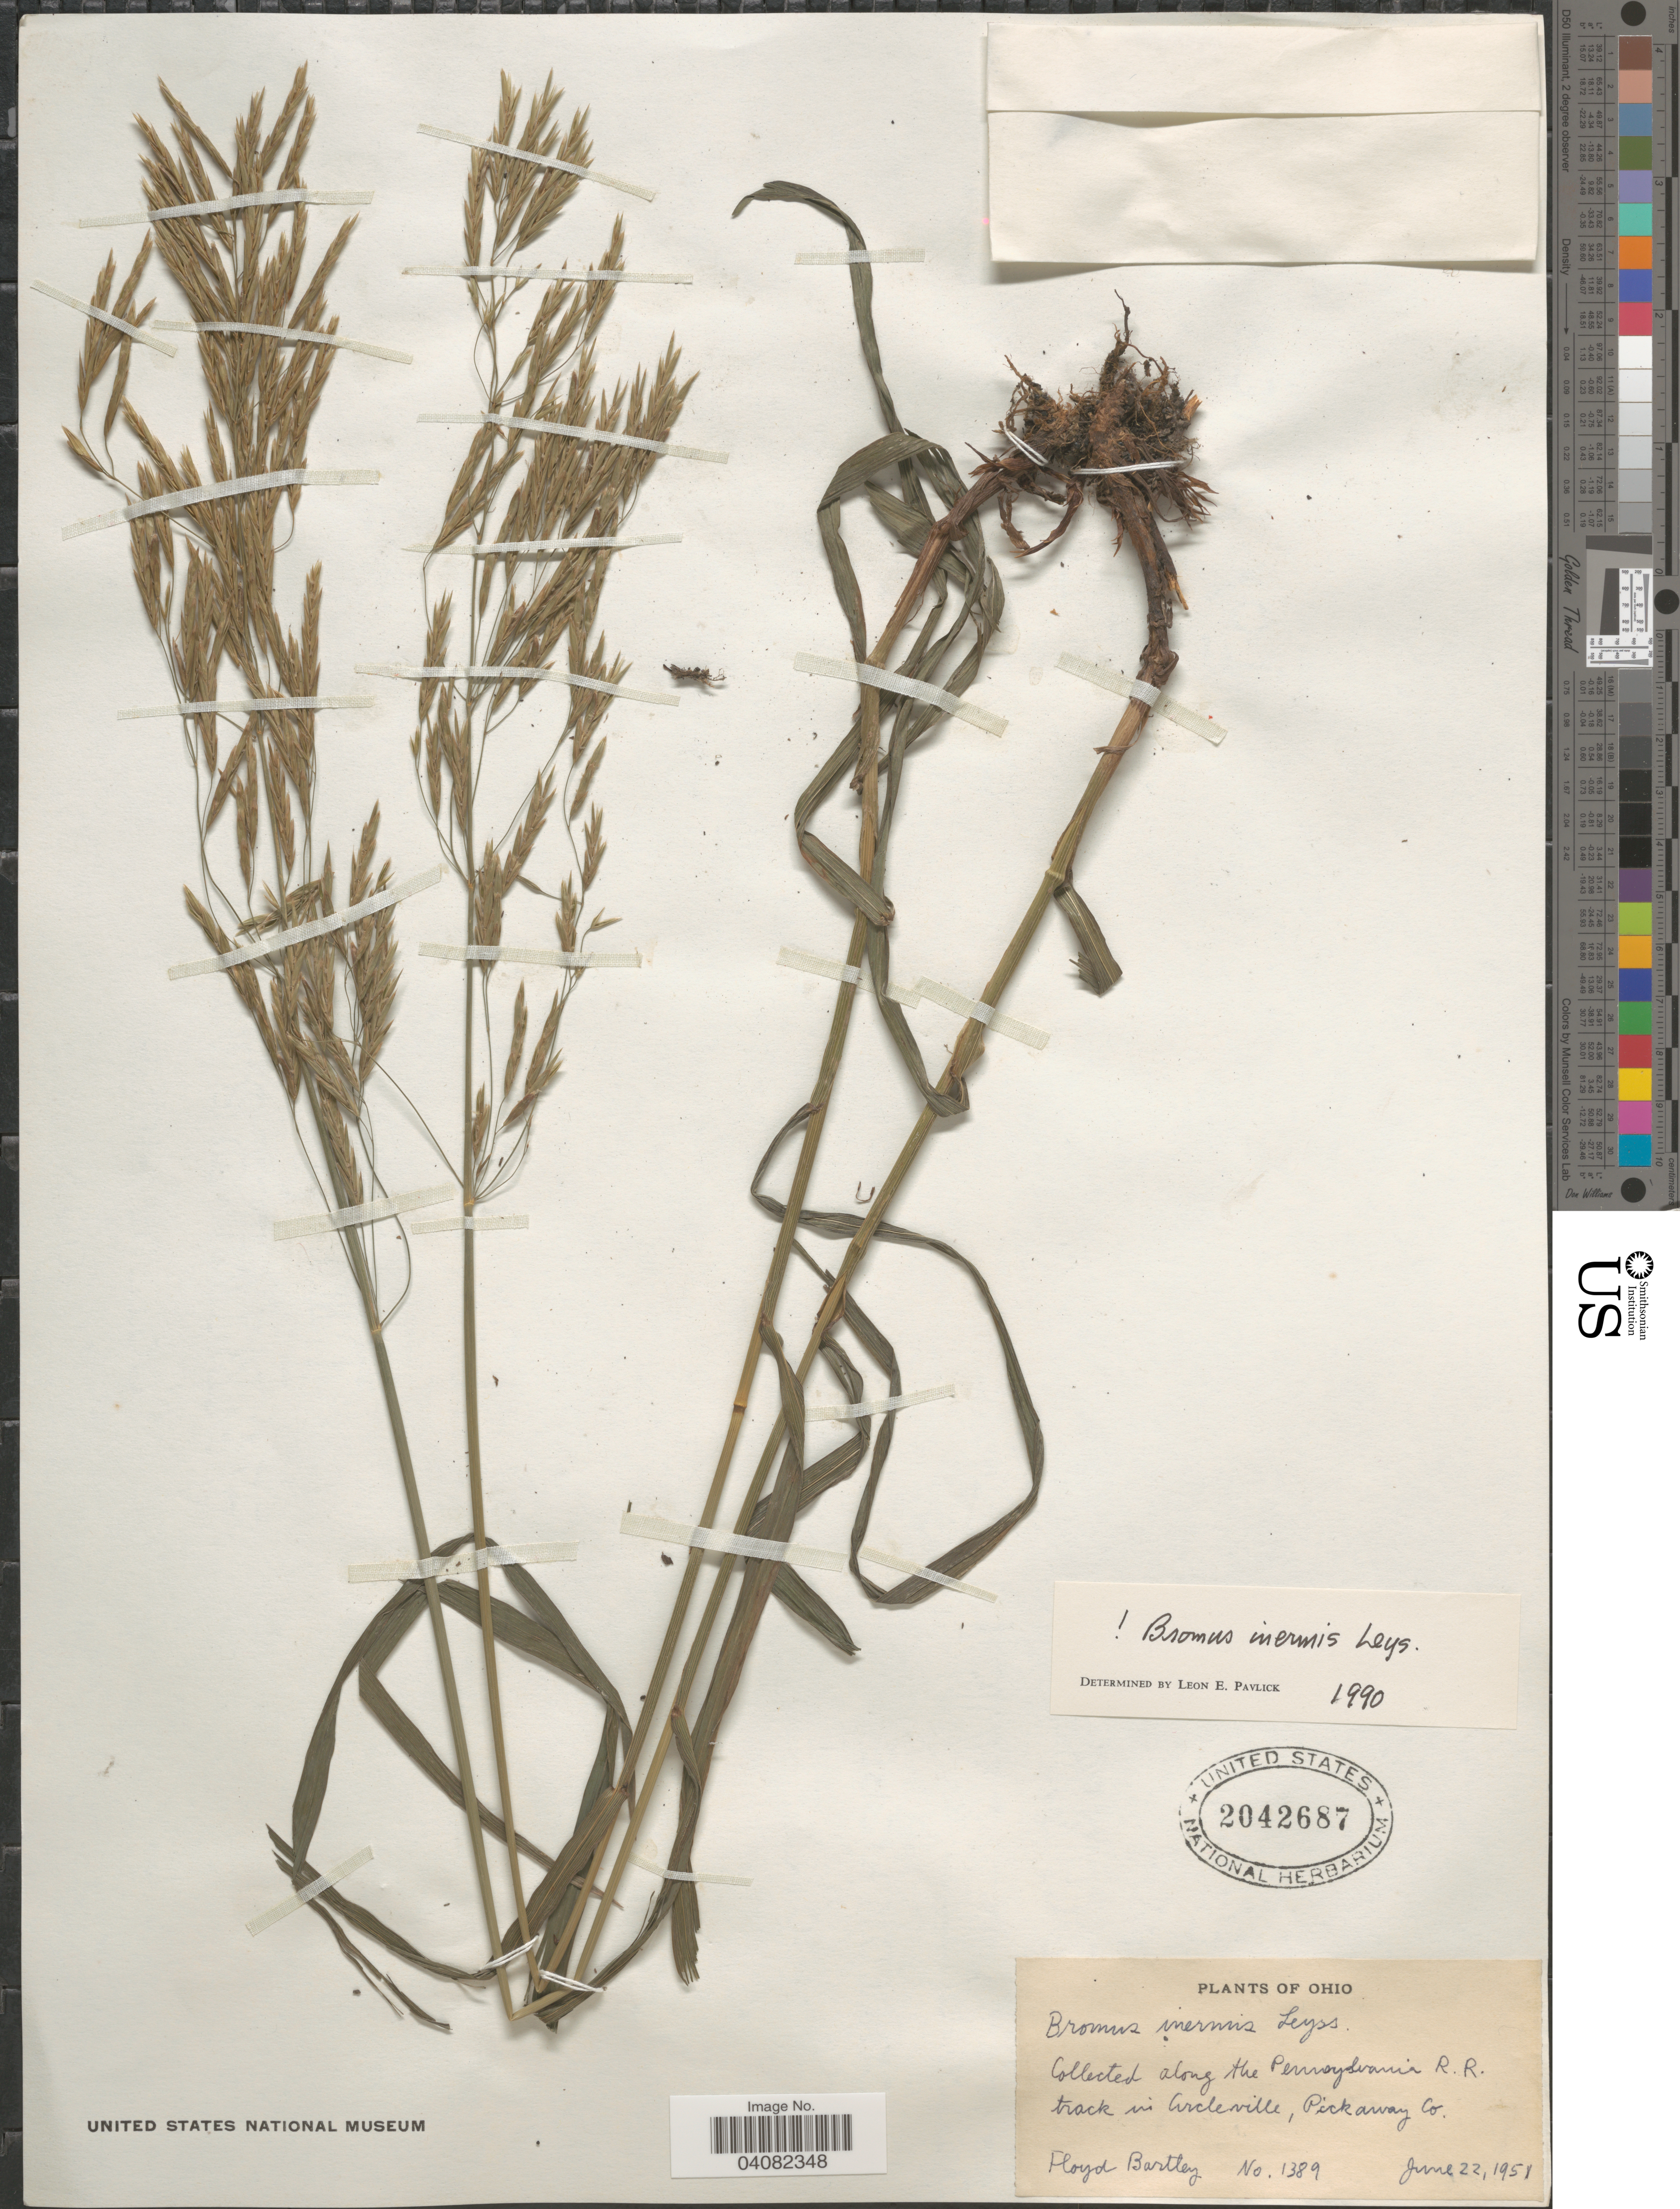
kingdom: Plantae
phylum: Tracheophyta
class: Liliopsida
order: Poales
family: Poaceae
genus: Bromus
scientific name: Bromus inermis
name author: Leyss.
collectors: F. Bartley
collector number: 1389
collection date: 1951-06-22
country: United States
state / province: Ohio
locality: Along the Pennsylvania R.R. track in Circleville, Pickaway Co.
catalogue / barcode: US 2042687